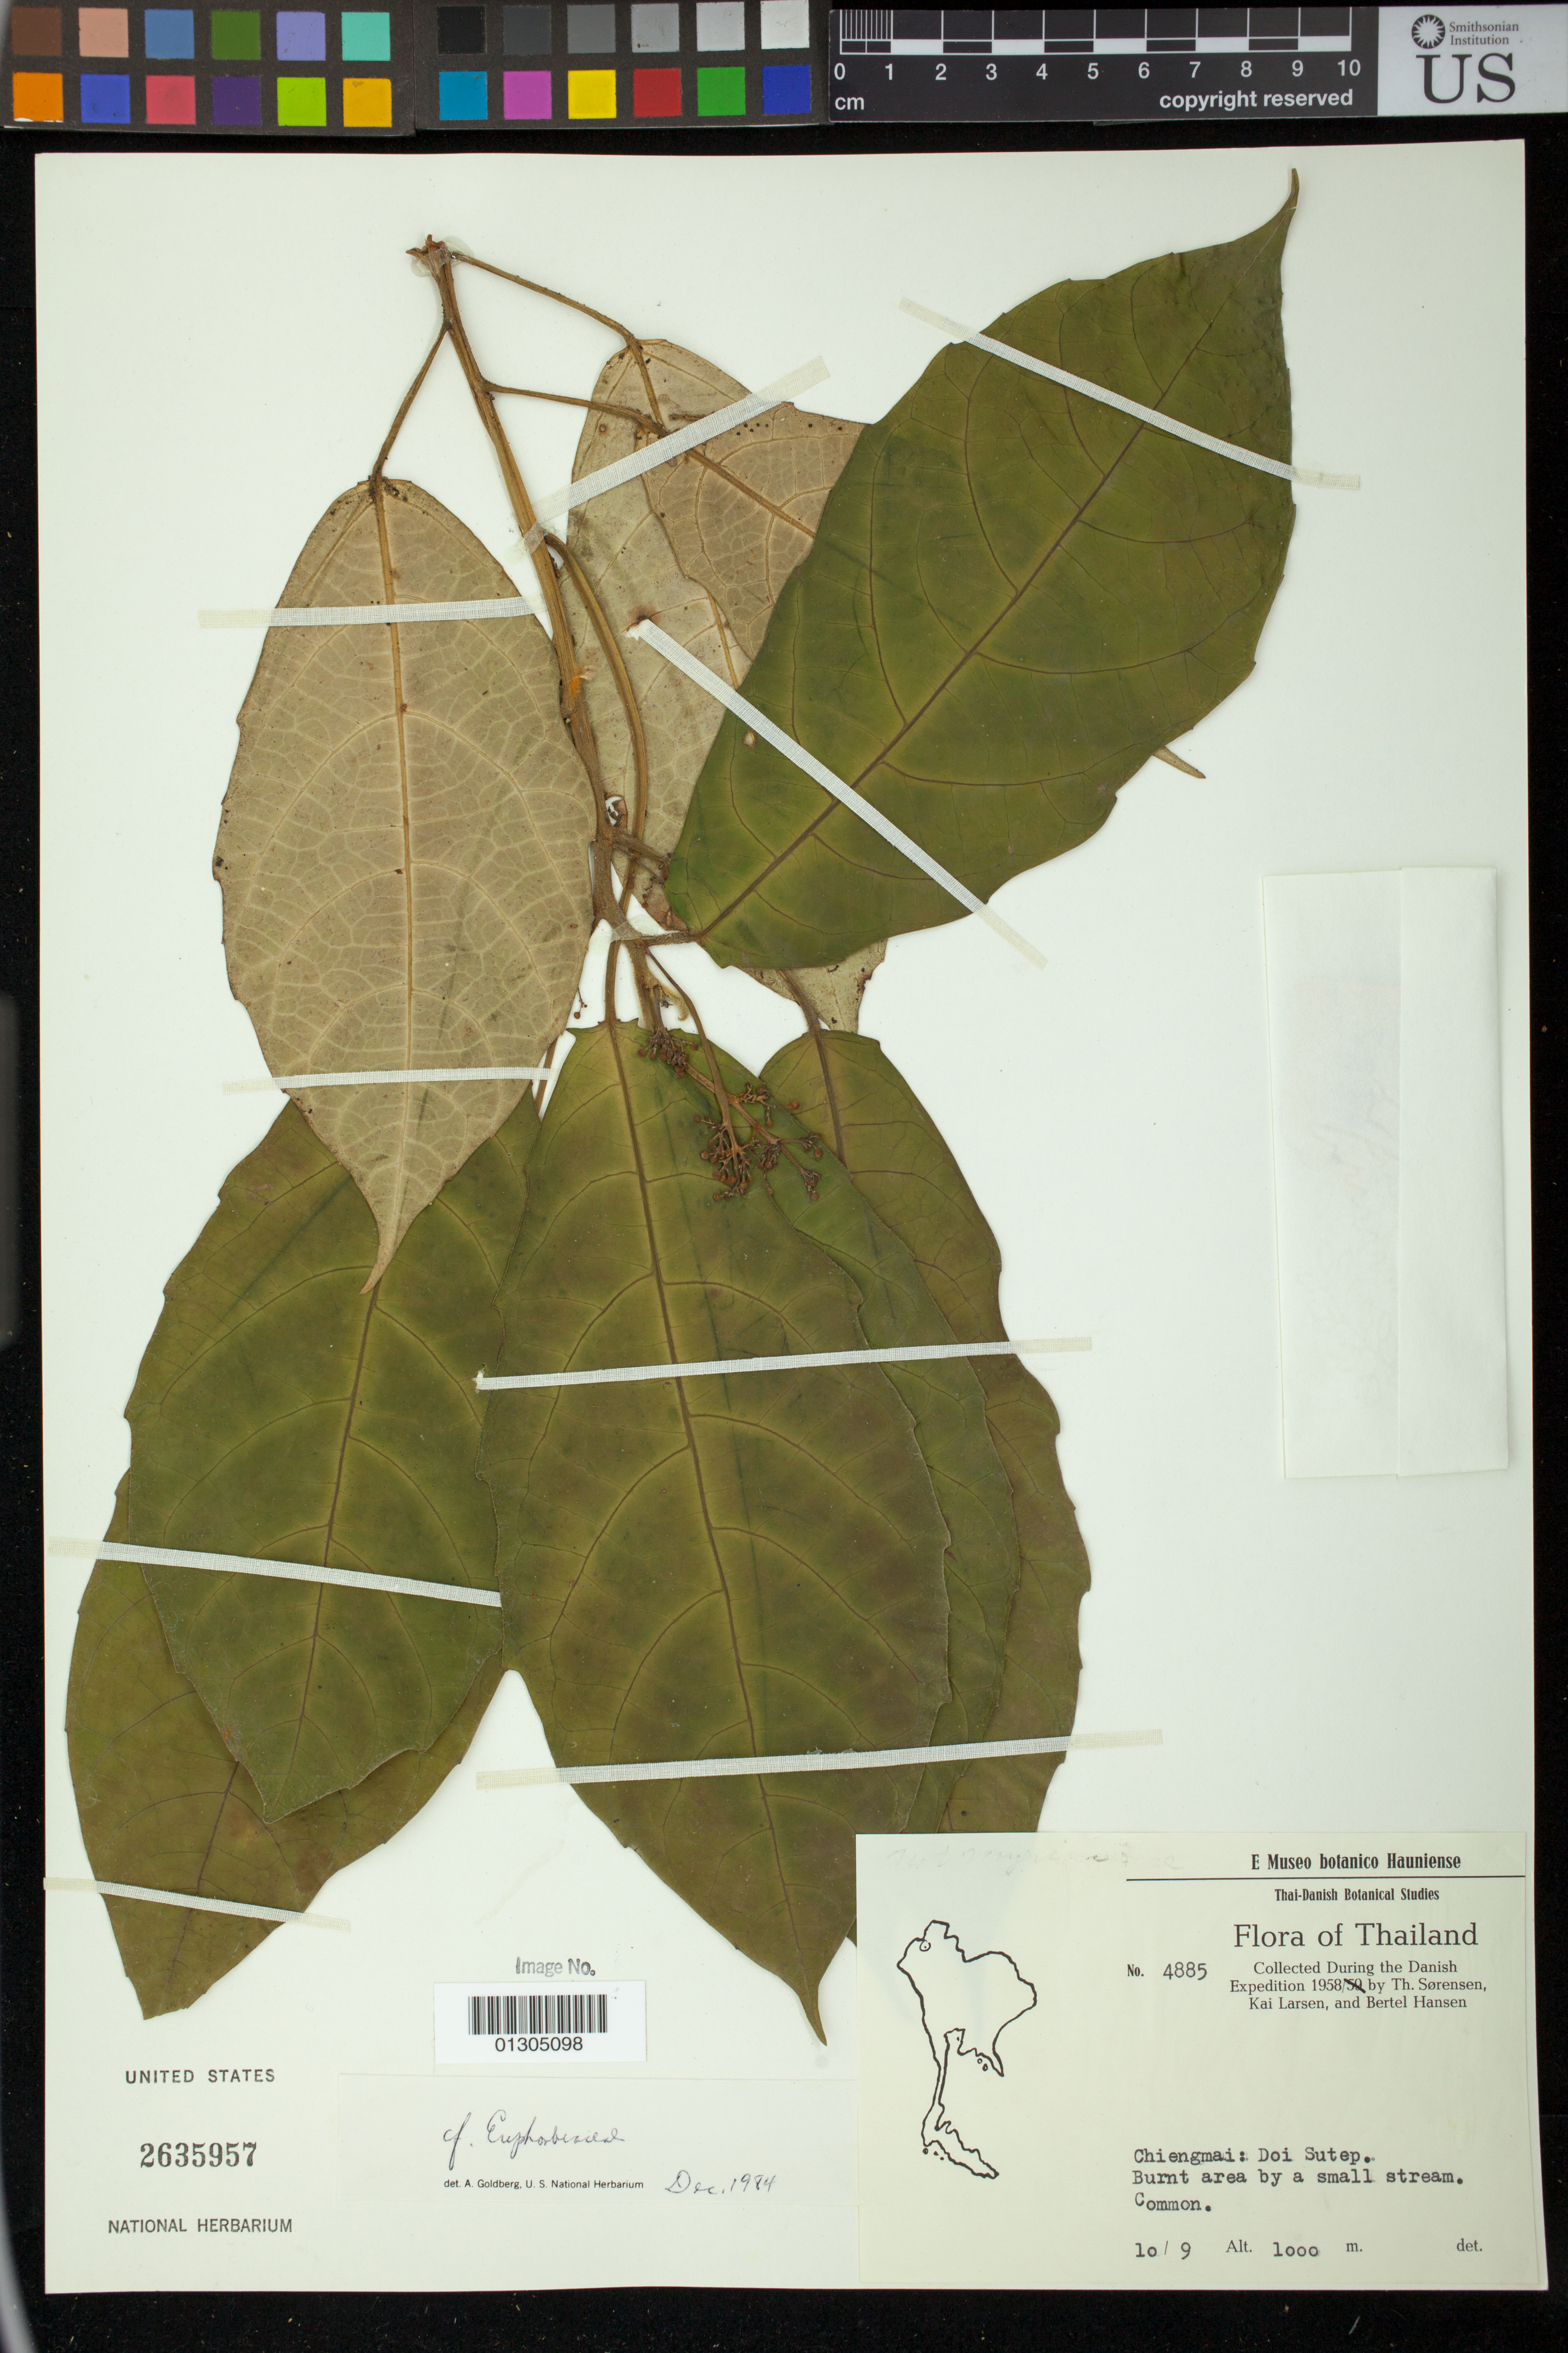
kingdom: Plantae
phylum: Tracheophyta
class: Magnoliopsida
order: Malpighiales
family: Euphorbiaceae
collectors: T. Sorenson, K. Larsen & B. Hansen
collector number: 4885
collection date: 1958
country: Thailand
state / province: Chiang Mai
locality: Doi Sutep. Burnt area by a small stream. Common.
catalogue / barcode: US 2635957